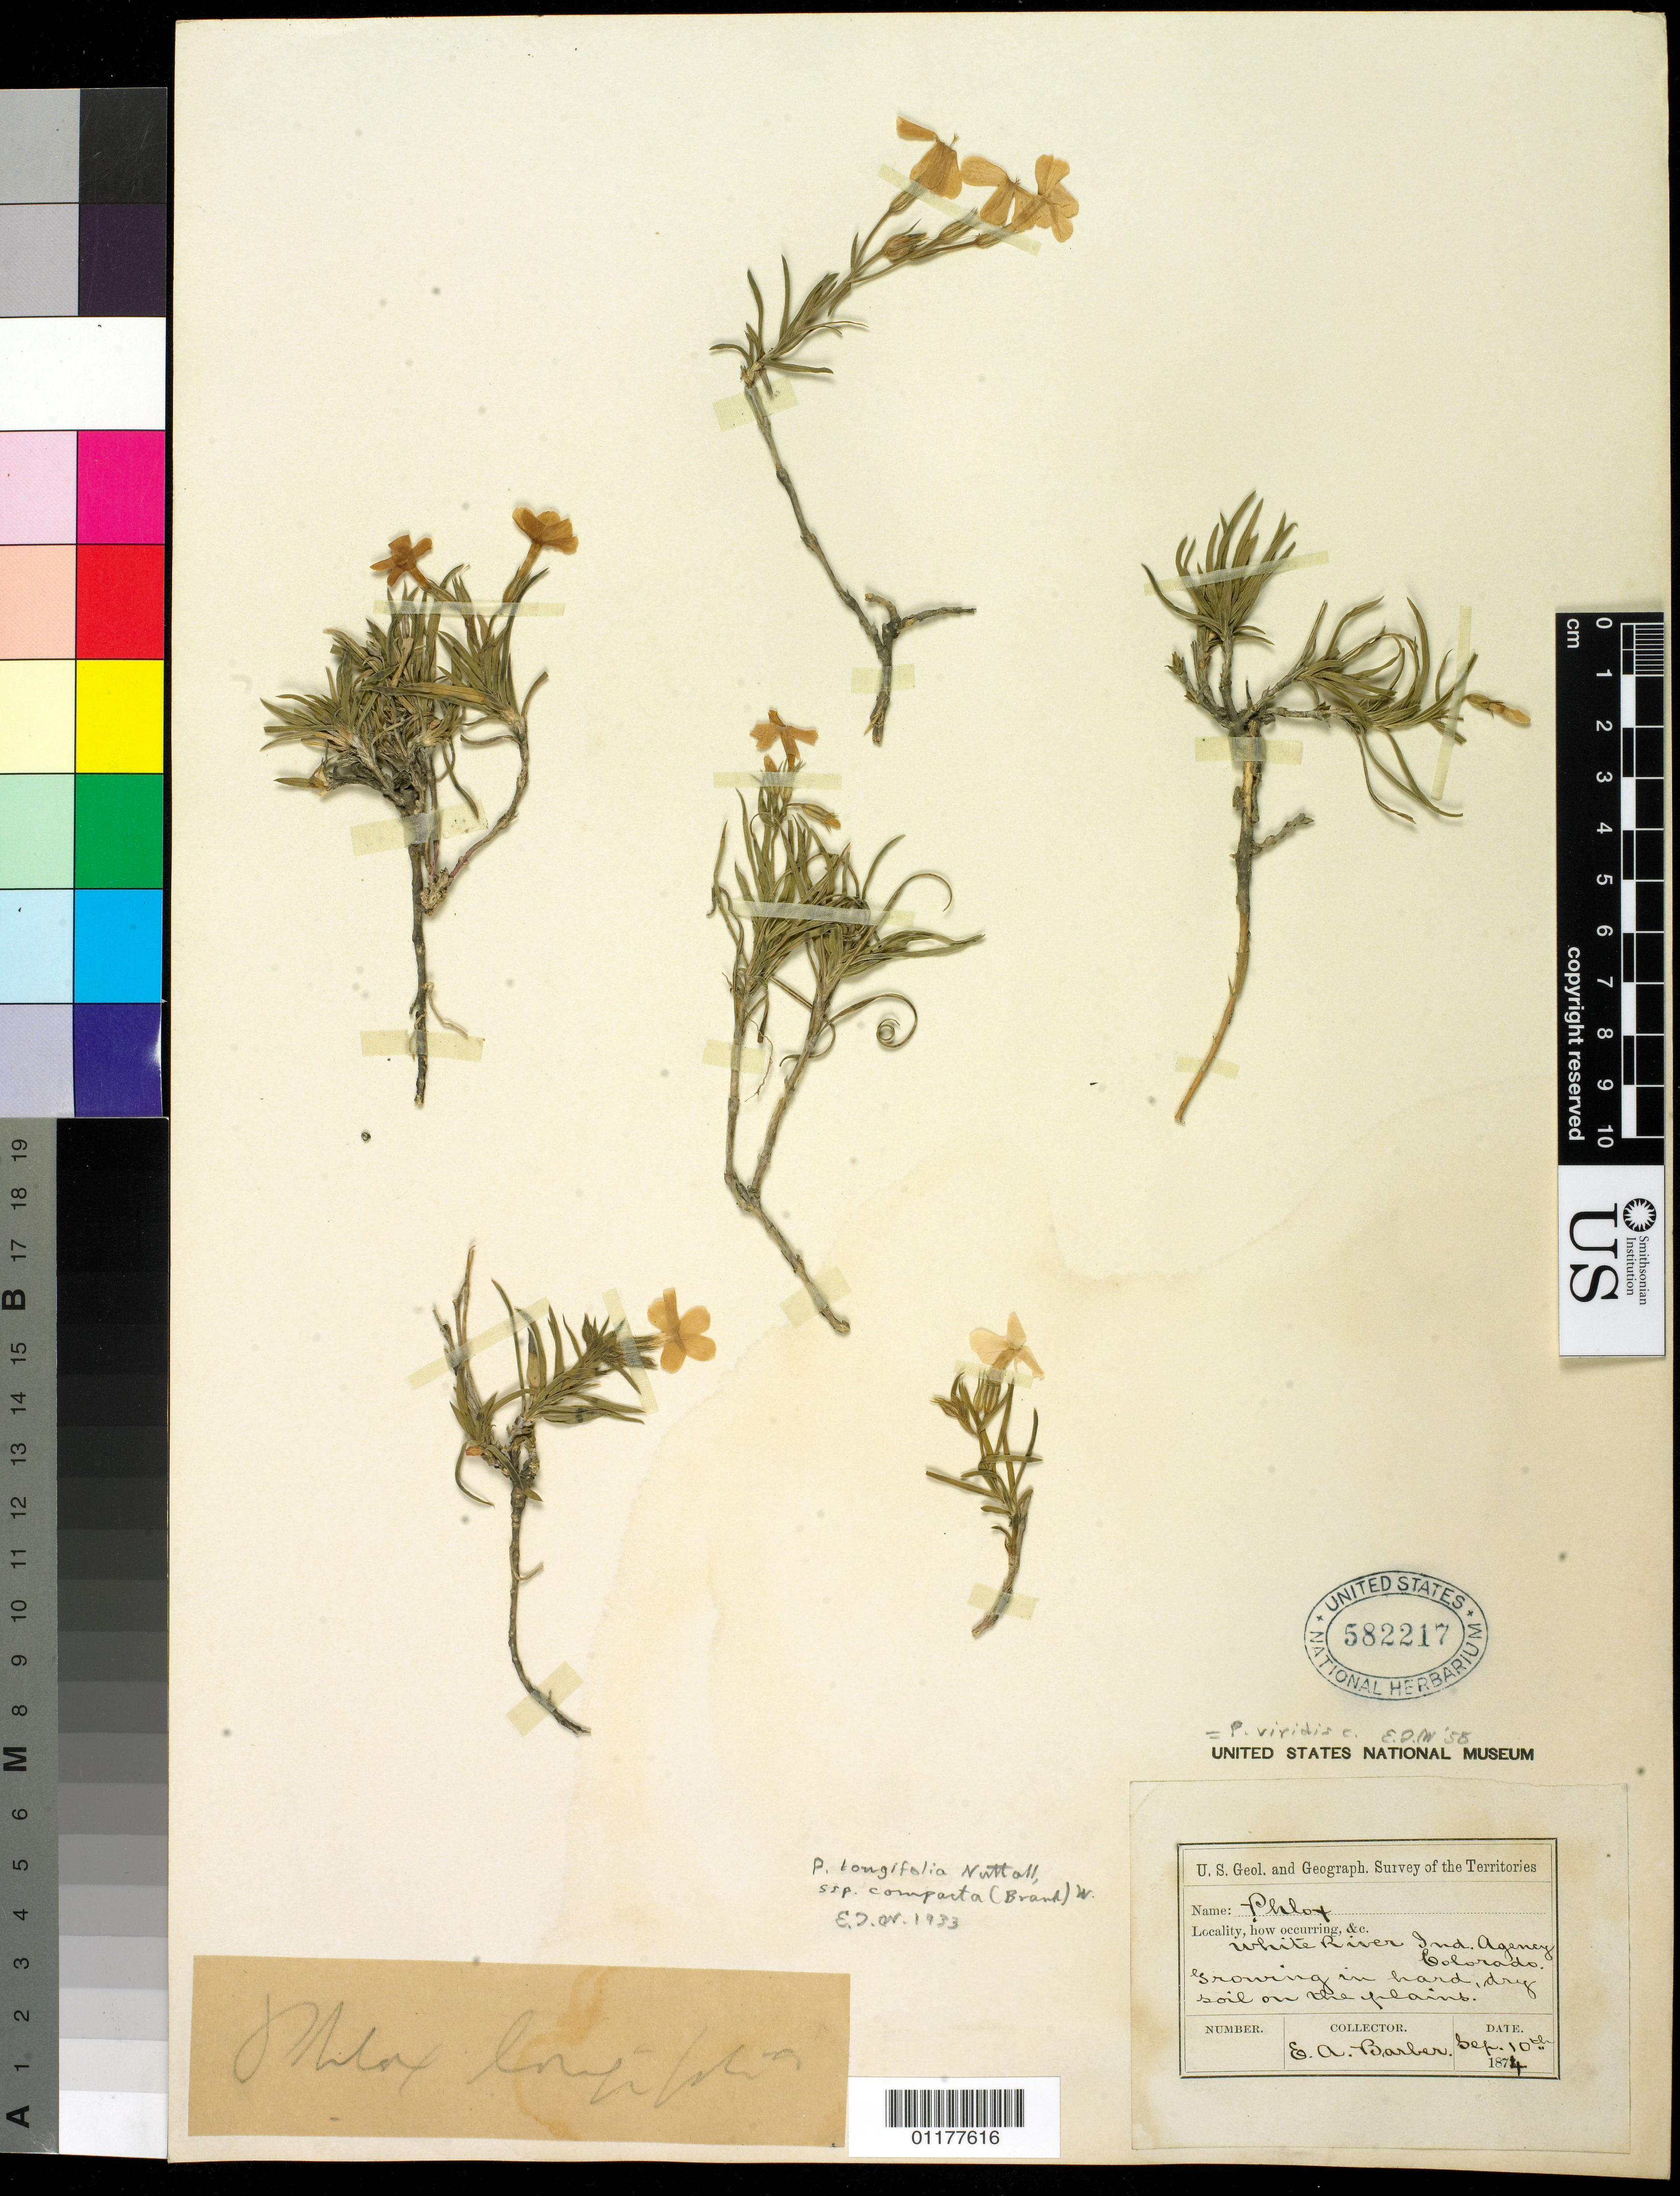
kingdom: Plantae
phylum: Tracheophyta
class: Magnoliopsida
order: Ericales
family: Polemoniaceae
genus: Phlox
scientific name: Phlox longifolia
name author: Nutt.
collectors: E. Barber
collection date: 1874-09-10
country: United States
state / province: Colorado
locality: White River, Ind. Agency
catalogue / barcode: US 582217